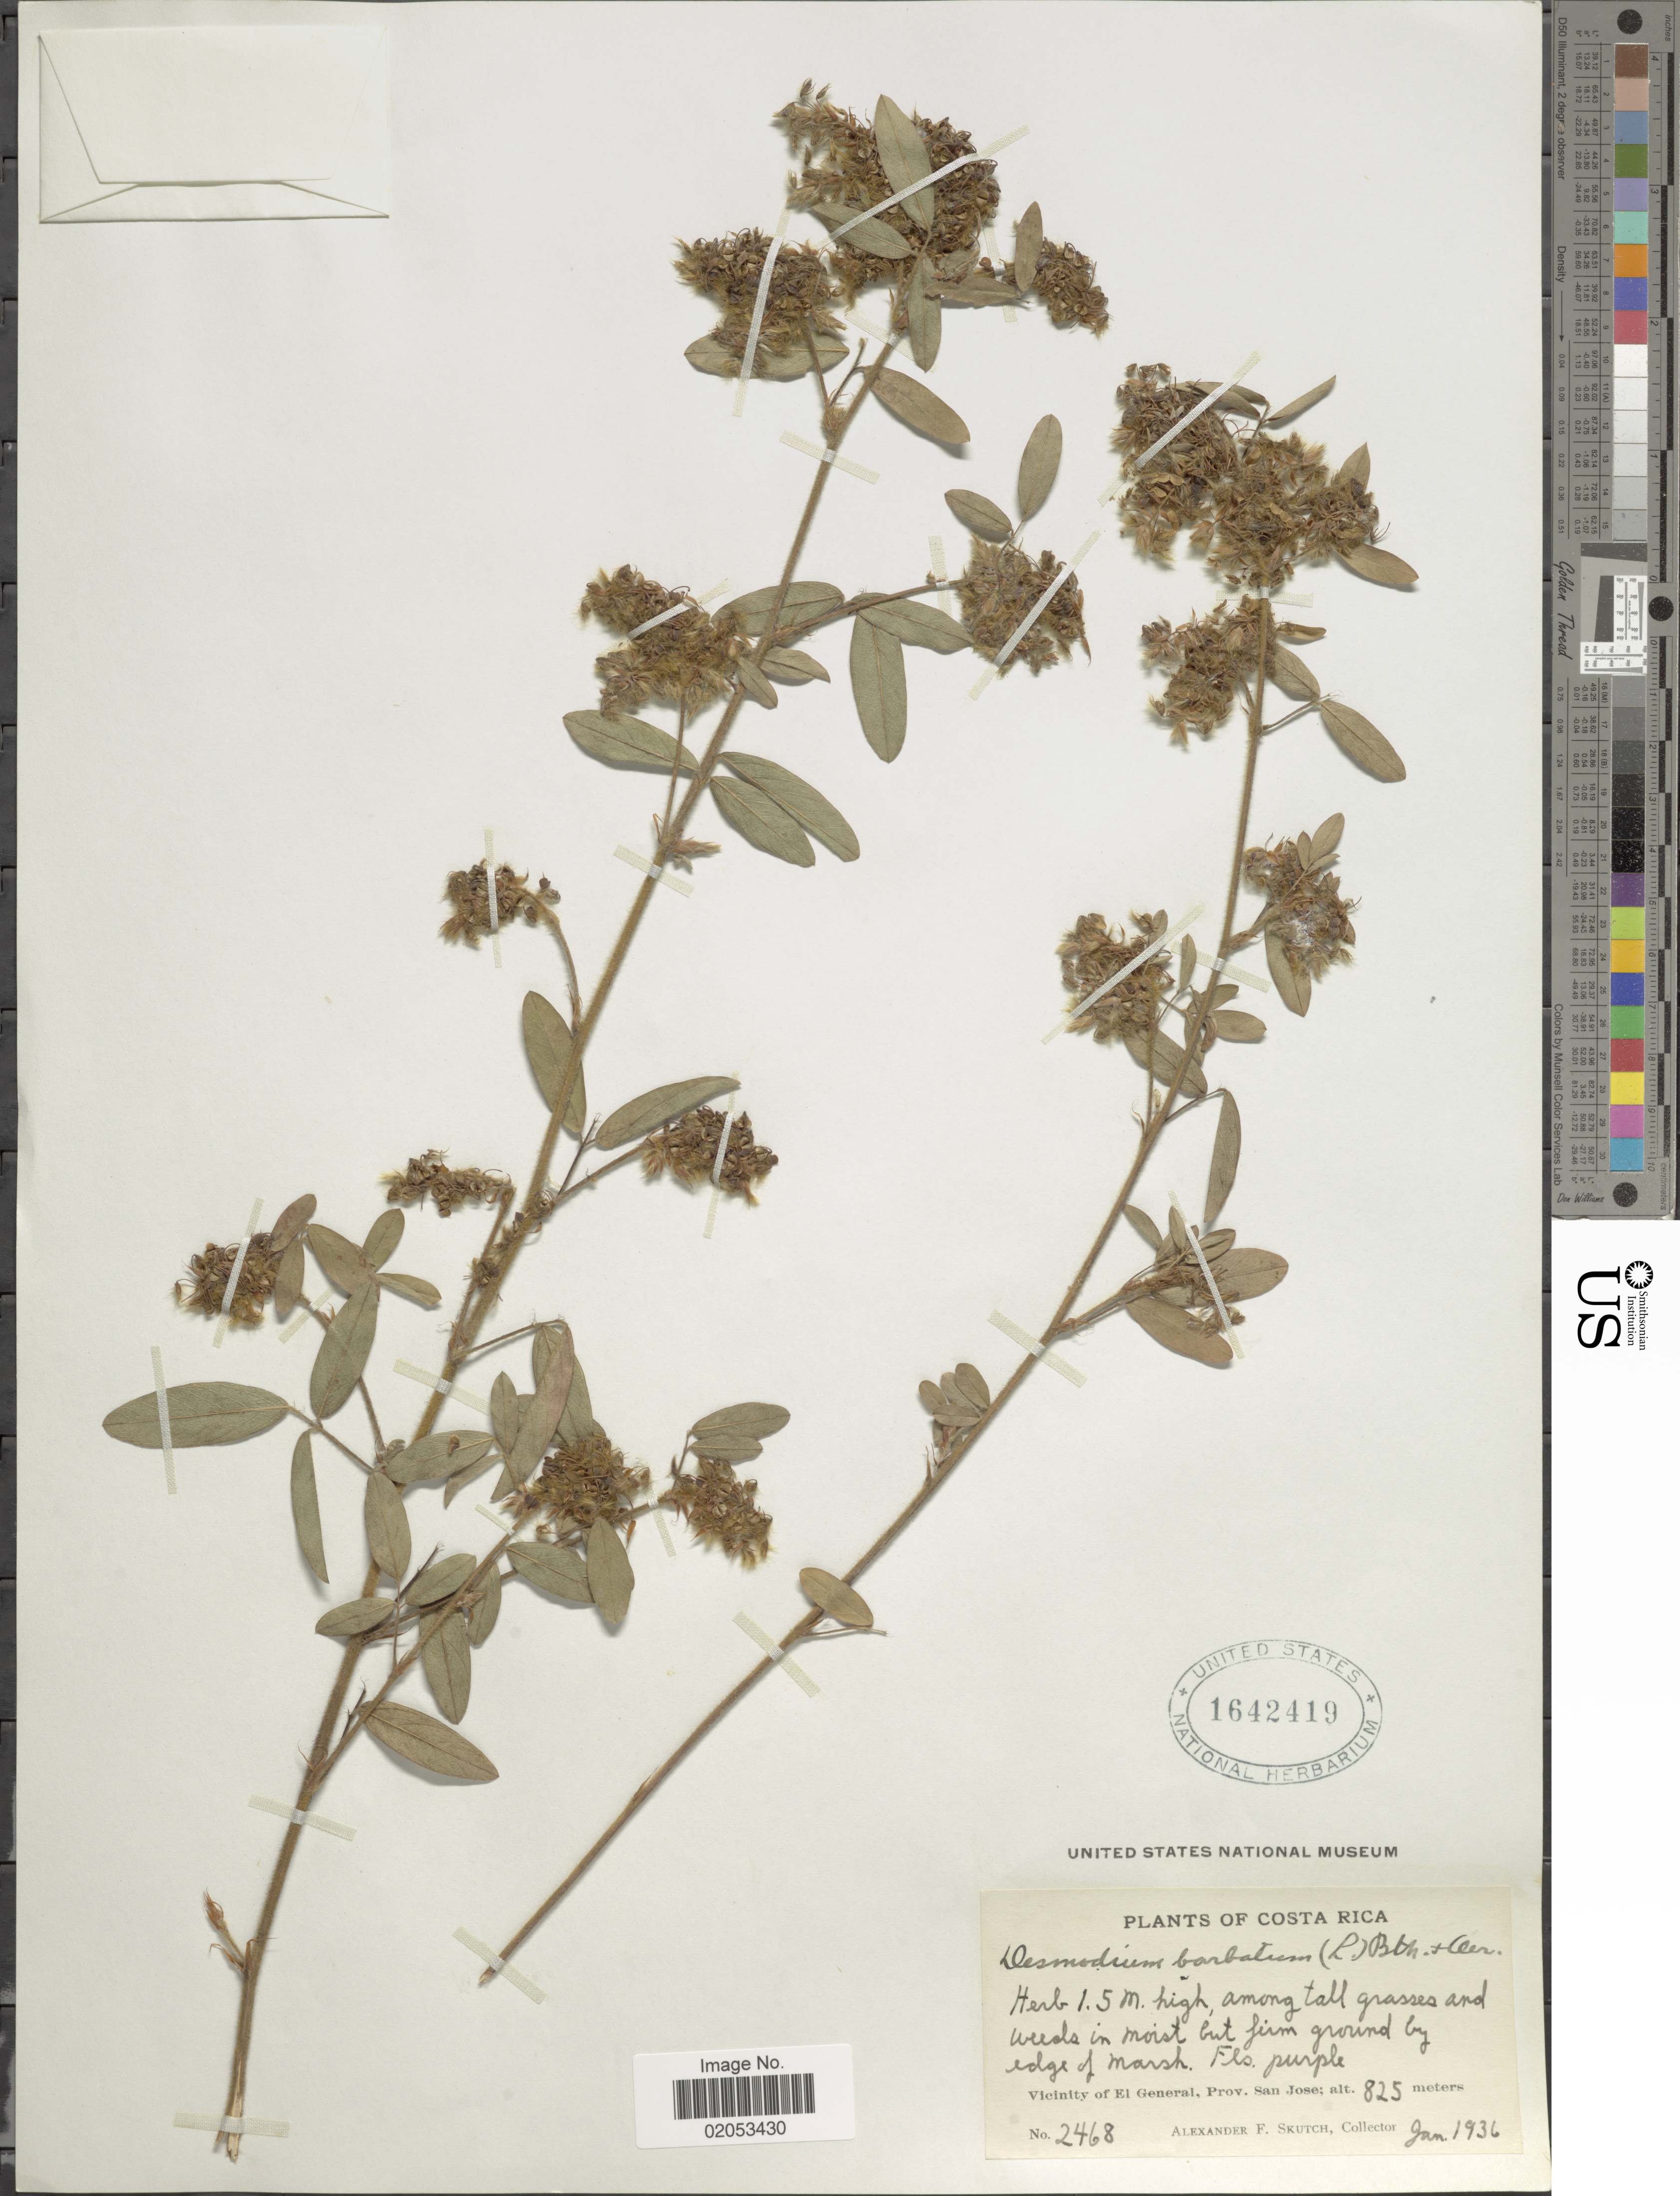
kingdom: Plantae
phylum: Tracheophyta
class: Magnoliopsida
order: Fabales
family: Fabaceae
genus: Grona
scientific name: Grona barbata var. barbata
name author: (L.) H. Ohashi & K. Ohashi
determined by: Strong, Mark T., (BOT), Smithsonian Institution - National Museum of Natural History (UNITED STATES)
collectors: A. F. Skutch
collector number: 2468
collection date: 1936-01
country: Costa Rica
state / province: San José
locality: Vicinity of El General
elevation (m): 825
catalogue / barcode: US 1642419